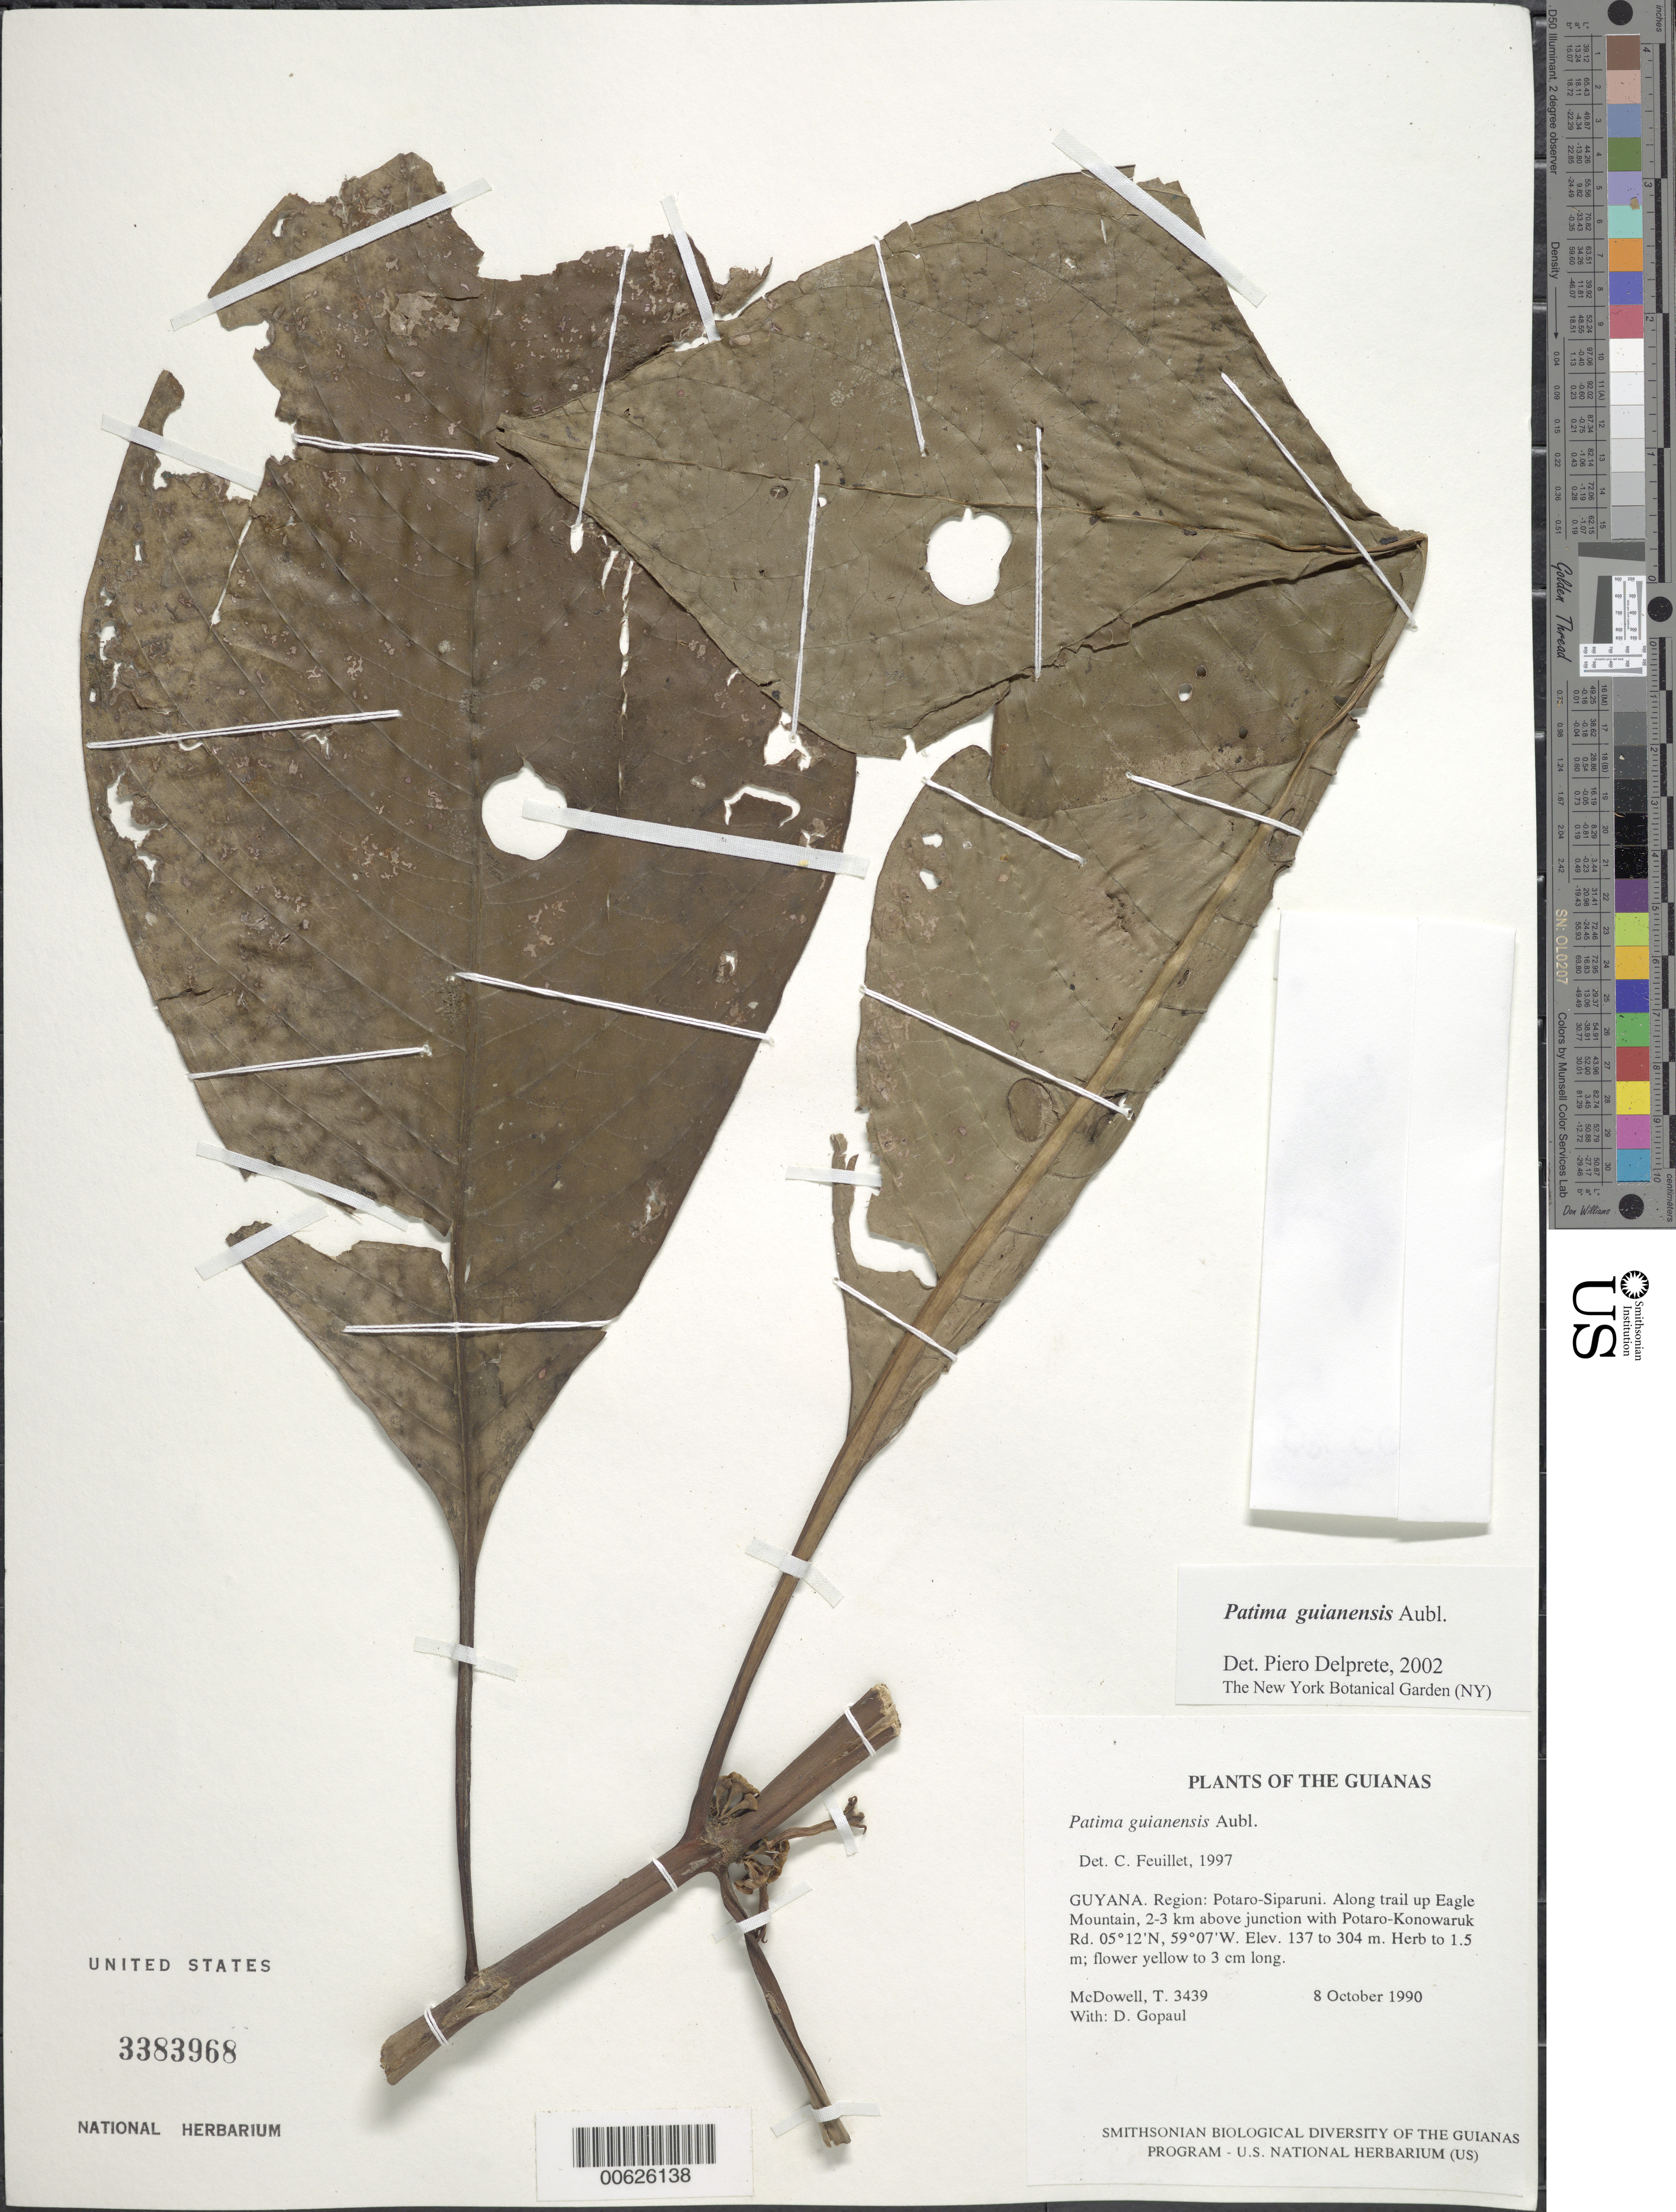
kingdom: Plantae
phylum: Tracheophyta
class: Magnoliopsida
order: Gentianales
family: Rubiaceae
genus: Patima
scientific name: Patima guianensis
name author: Aubl.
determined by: Feuillet, C.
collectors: T. McDowell & D. Gopaul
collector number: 3439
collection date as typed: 8 October 1990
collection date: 1990-10-08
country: Guyana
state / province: Potaro-Siparuni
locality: Along trail up Eagle Mountain, 2-3 km above junction with Potaro-Konowaruk Rd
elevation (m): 137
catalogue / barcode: US 3383968